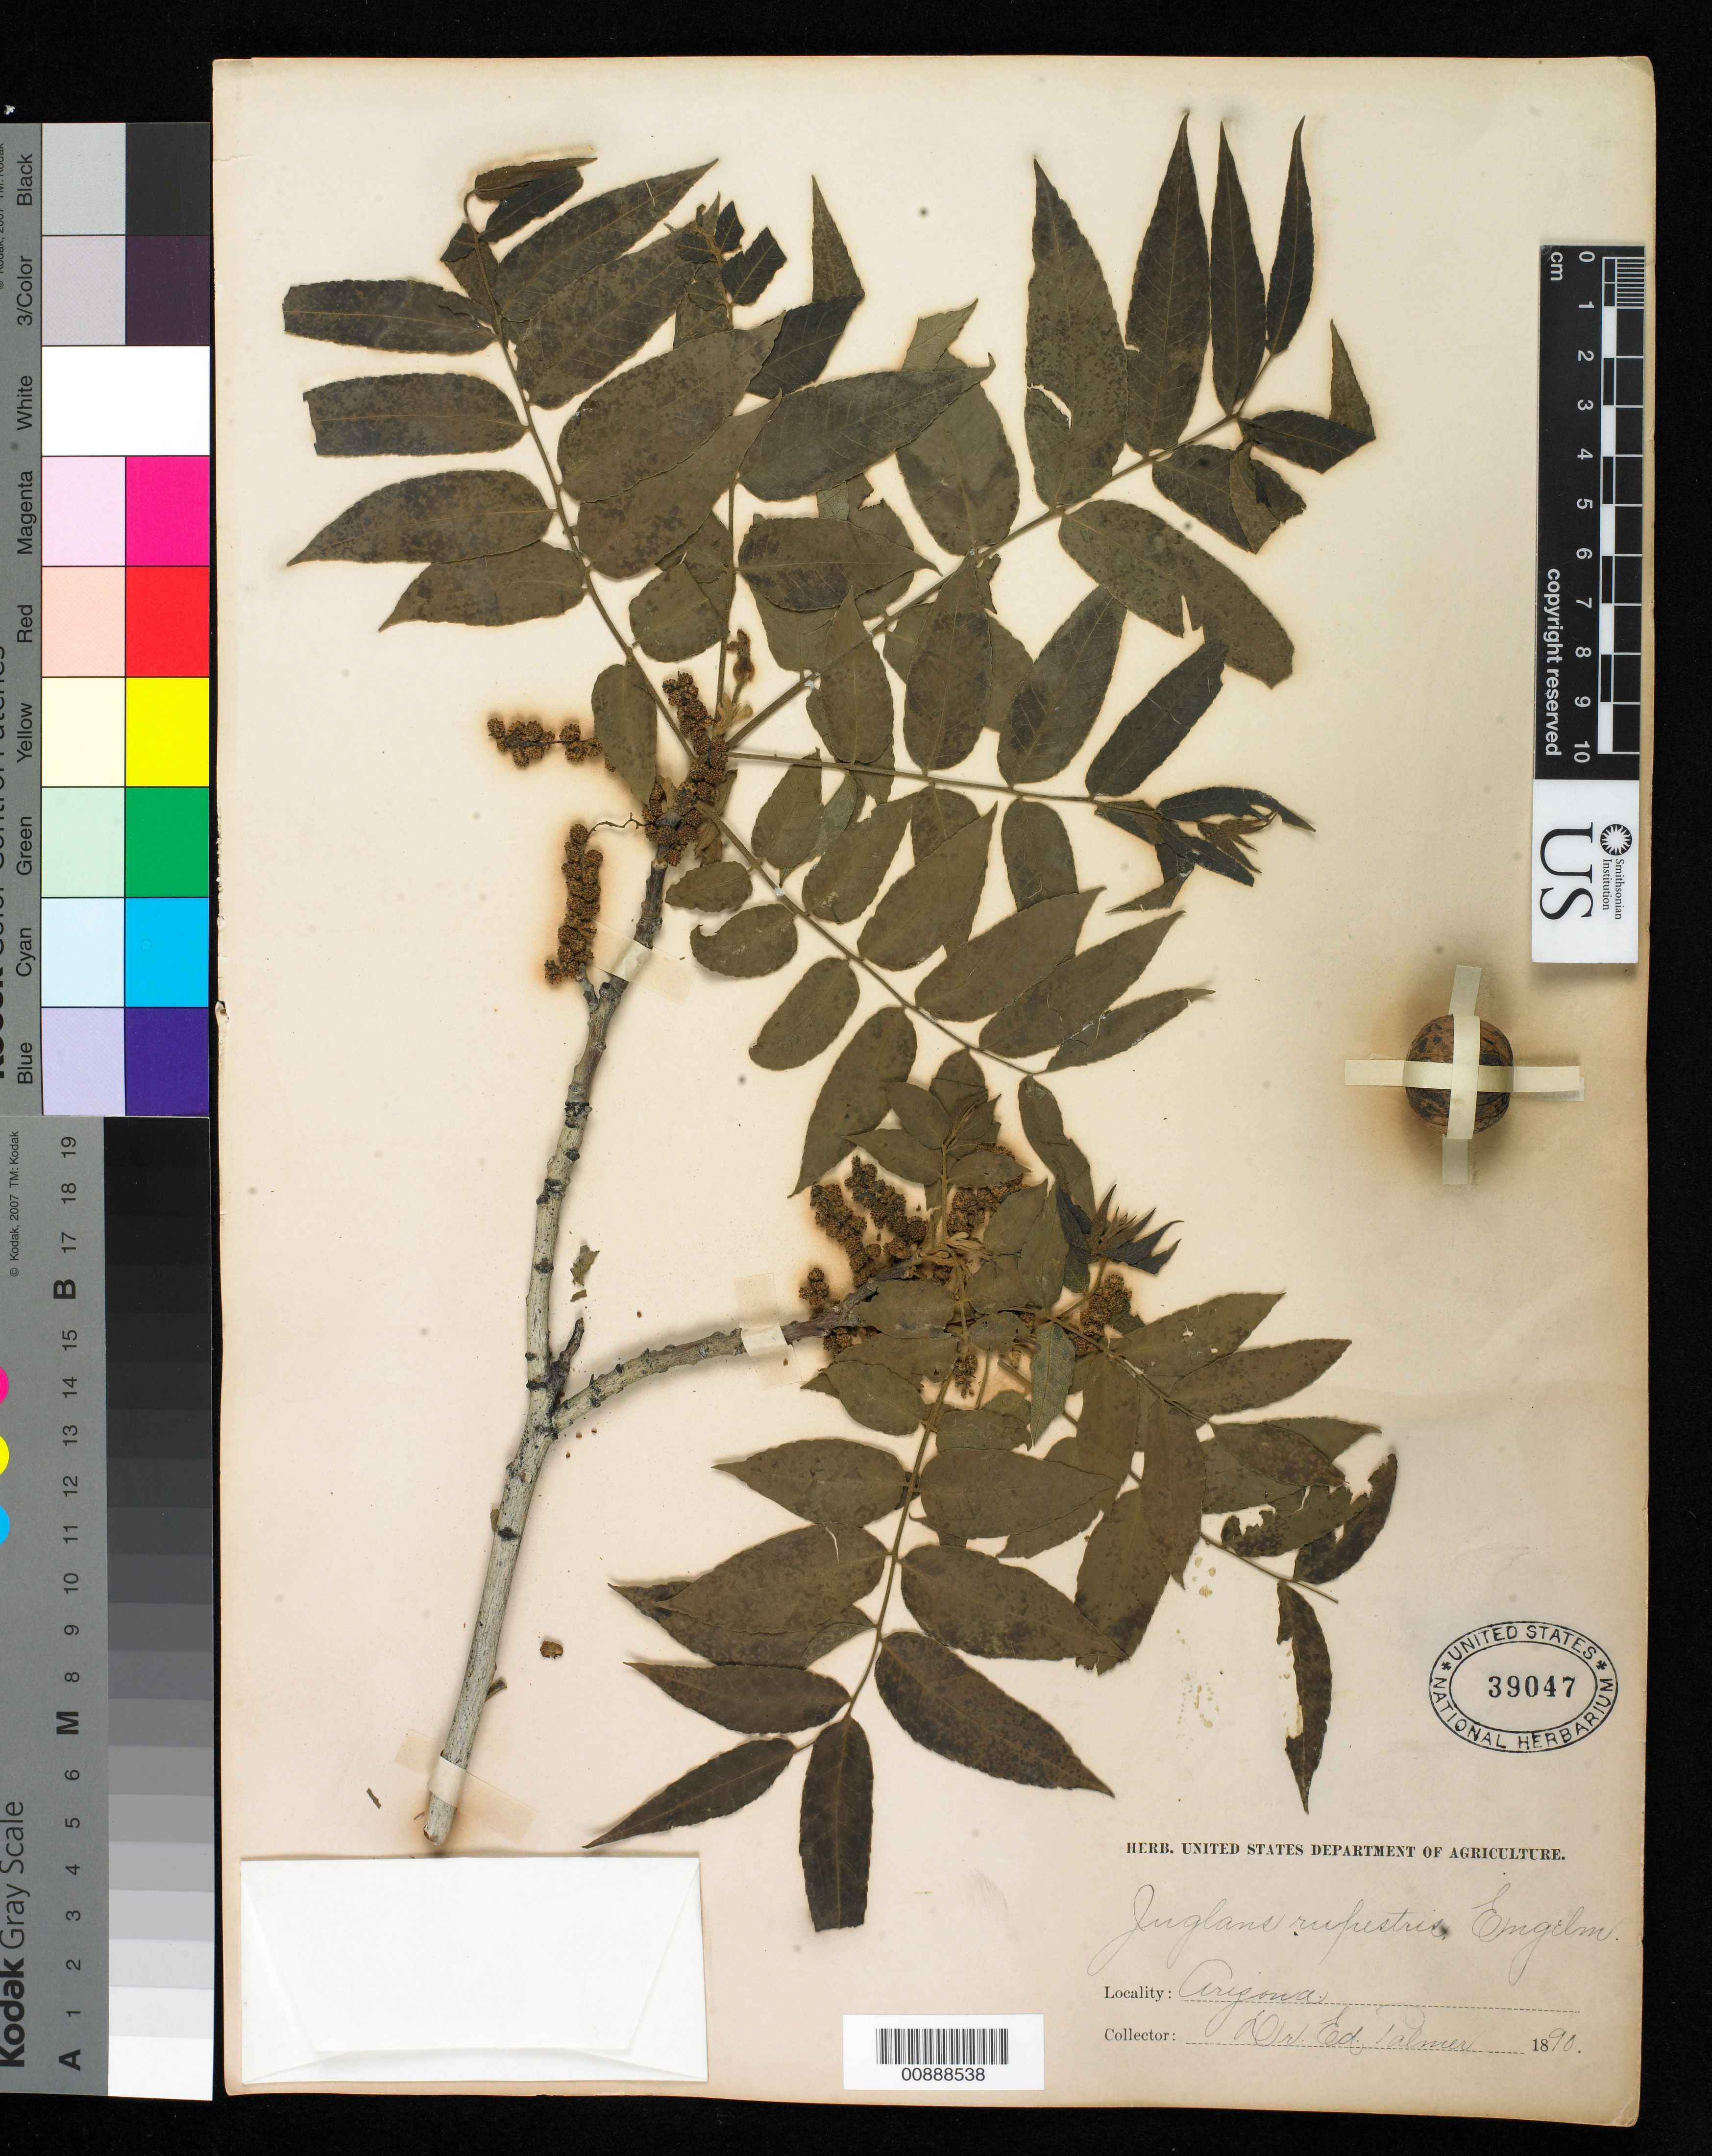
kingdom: Plantae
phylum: Tracheophyta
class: Magnoliopsida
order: Fagales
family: Juglandaceae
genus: Juglans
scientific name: Juglans rupestris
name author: Engelm. ex Torr.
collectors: E. Palmer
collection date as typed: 1890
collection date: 1890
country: United States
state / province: Arizona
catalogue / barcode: US 39047